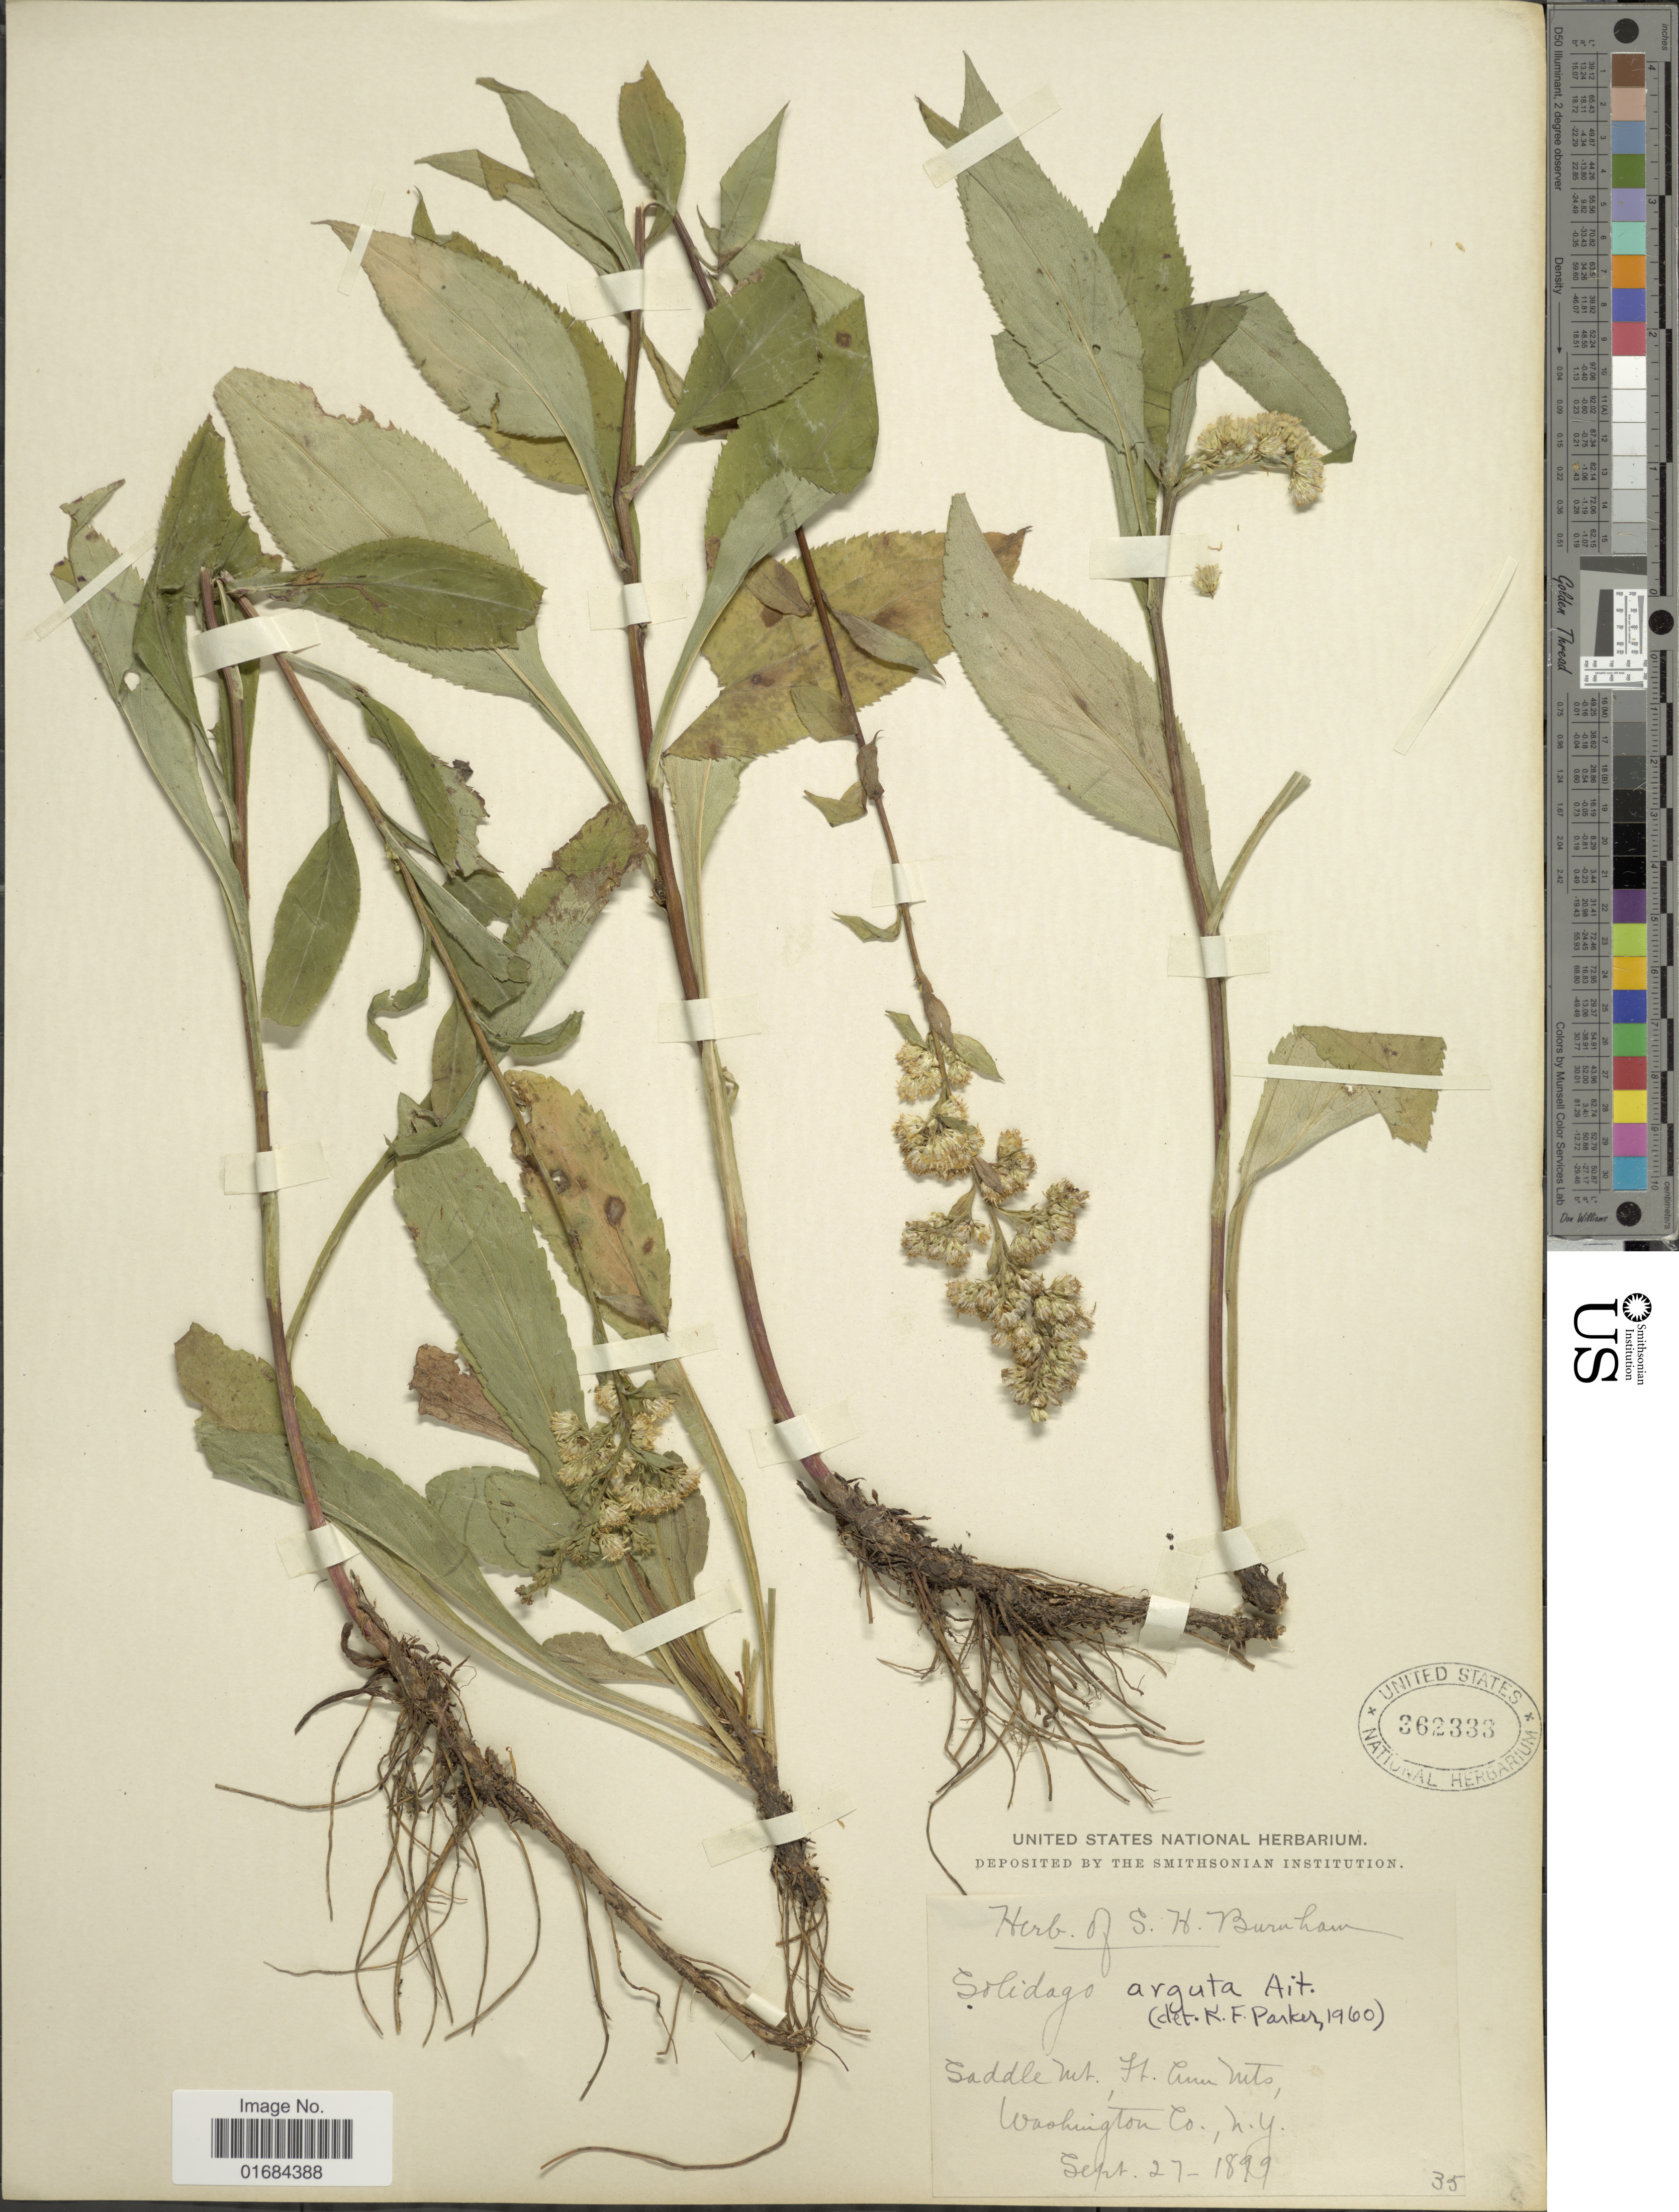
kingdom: Plantae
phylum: Tracheophyta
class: Magnoliopsida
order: Asterales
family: Asteraceae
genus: Solidago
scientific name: Solidago arguta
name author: Aiton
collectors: ex herb. S.H. Burnham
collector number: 35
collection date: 1899-09-27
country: United States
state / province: New York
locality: Saddle Mt. St. Ann Mts. Washigton Co.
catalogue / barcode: US 362333